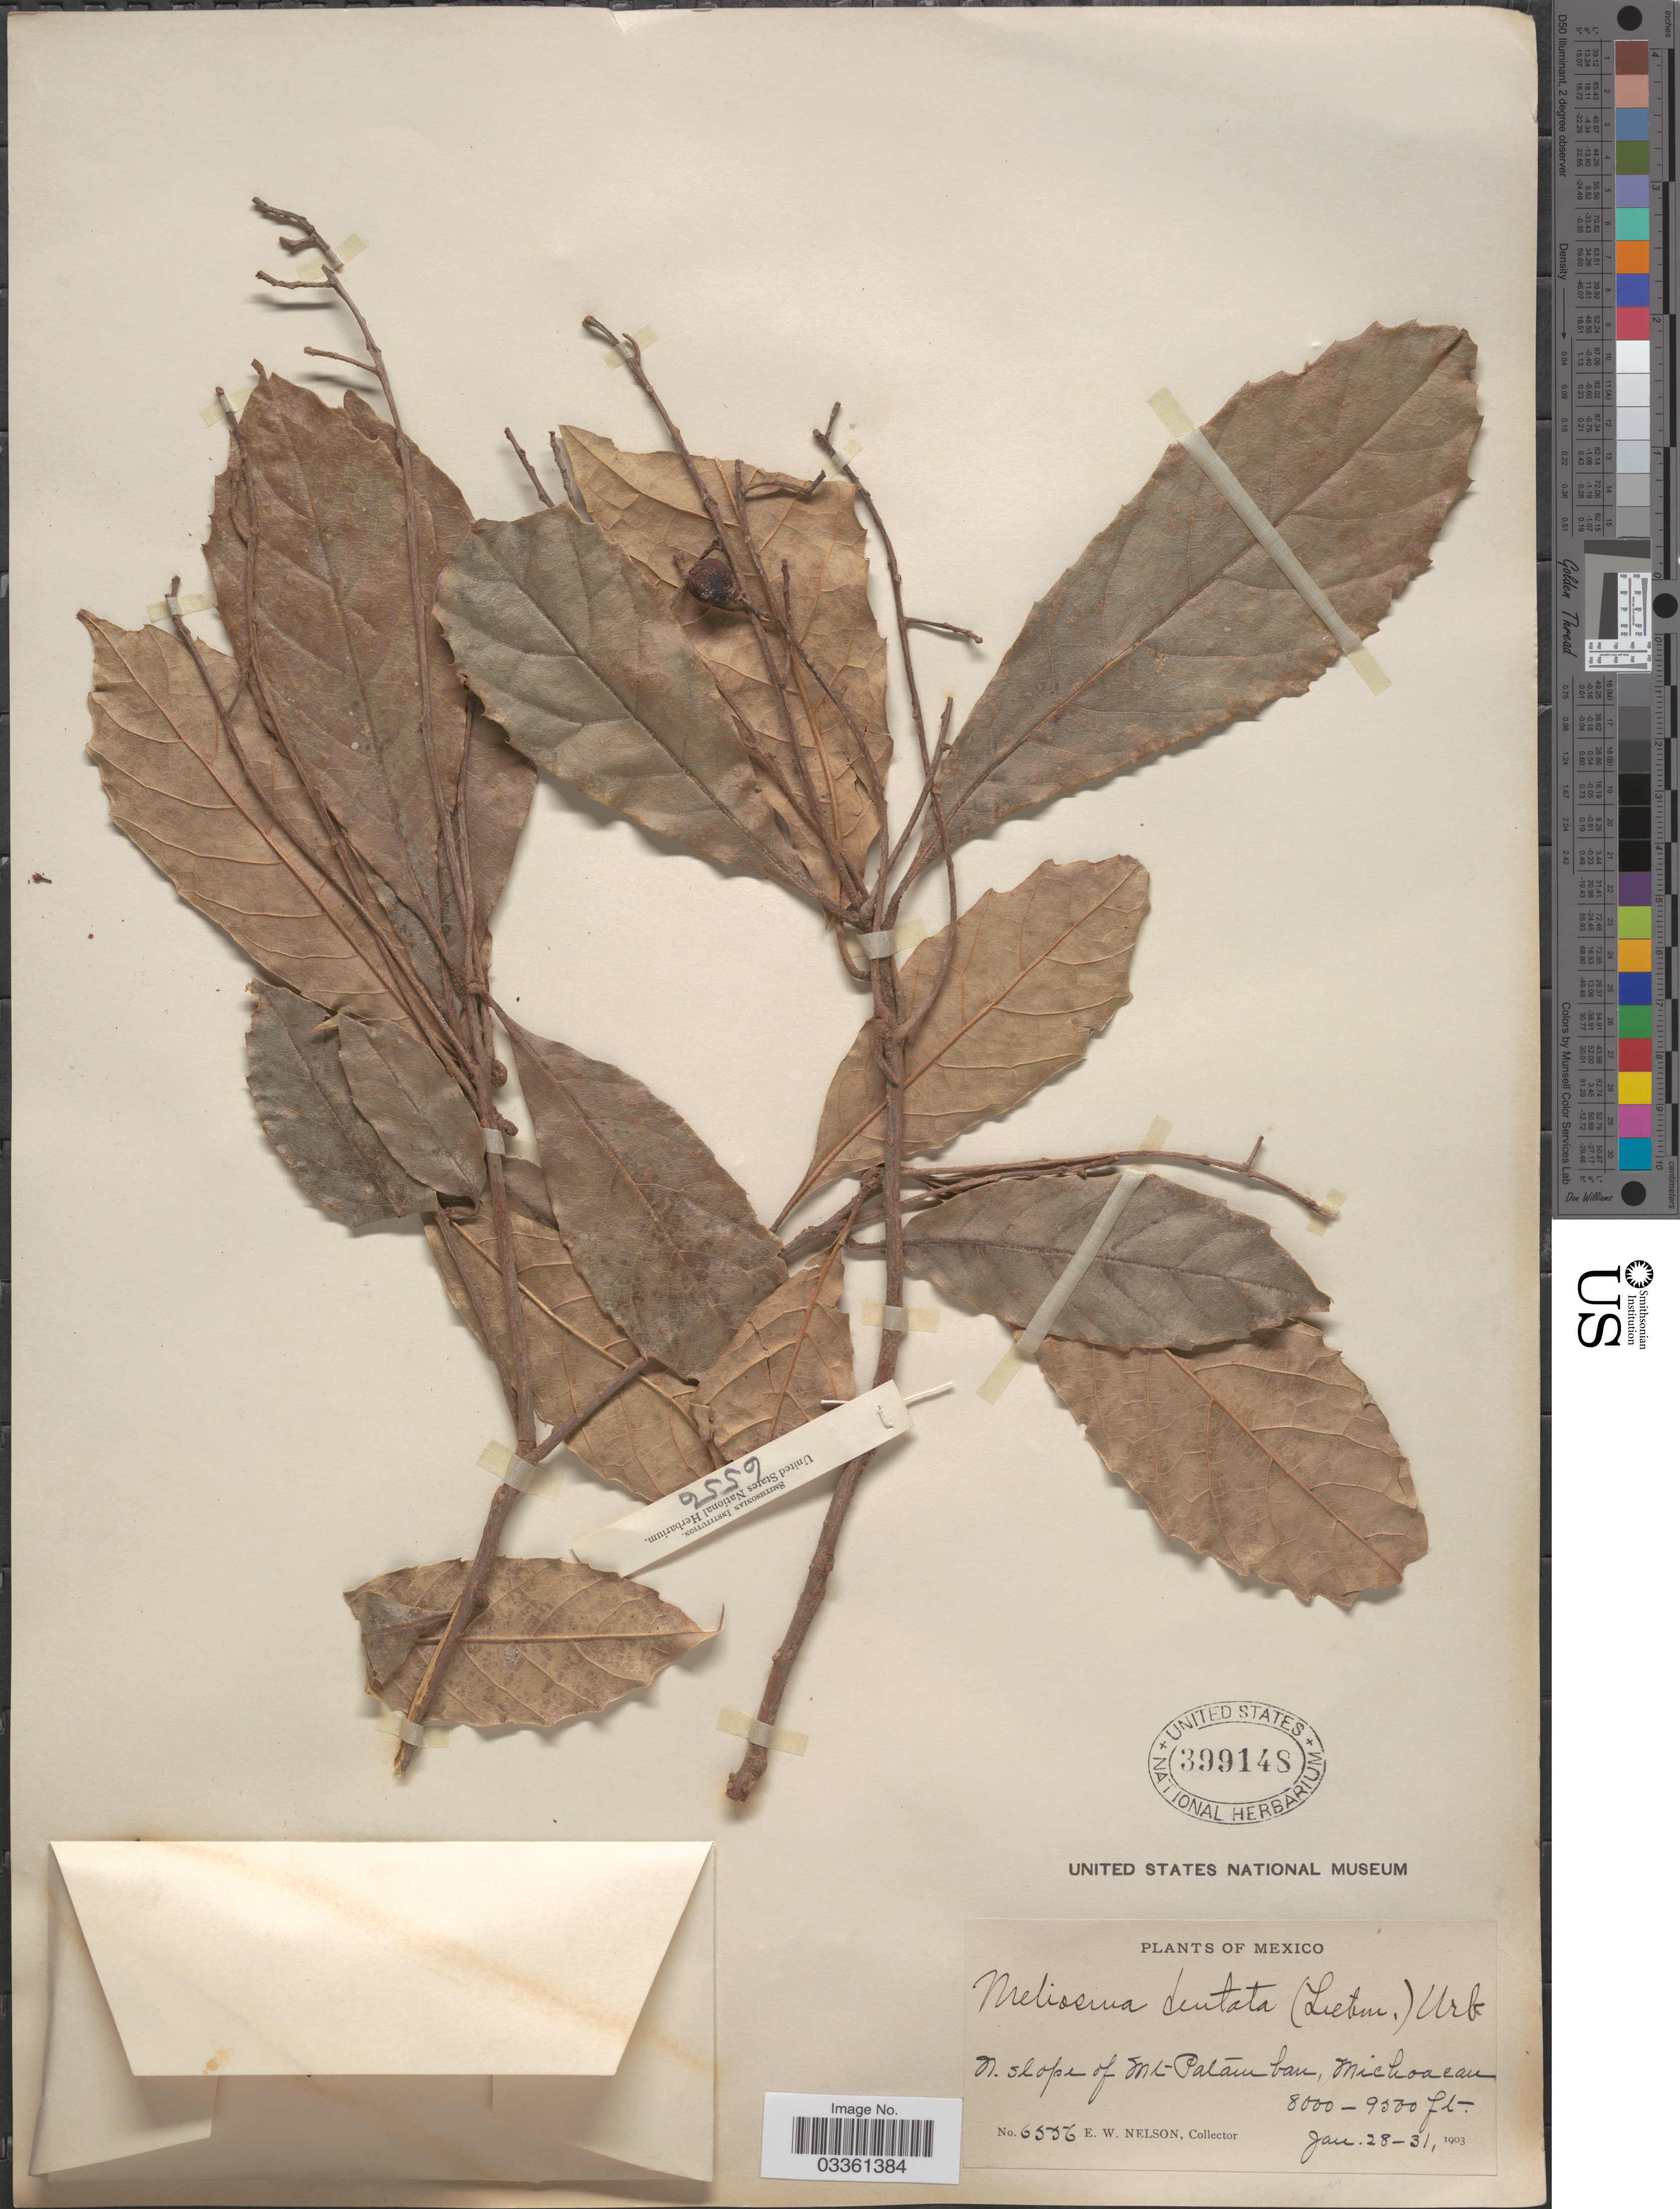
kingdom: Plantae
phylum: Tracheophyta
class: Magnoliopsida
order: Proteales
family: Sabiaceae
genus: Meliosma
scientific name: Meliosma dentata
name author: (Liebm.) Urb.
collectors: E. W. Nelson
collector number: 6556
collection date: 1903-01-28/1903-01-31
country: Mexico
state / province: Michoacán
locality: N. slope of Mt. Patamban.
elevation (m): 2438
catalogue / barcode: US 399148